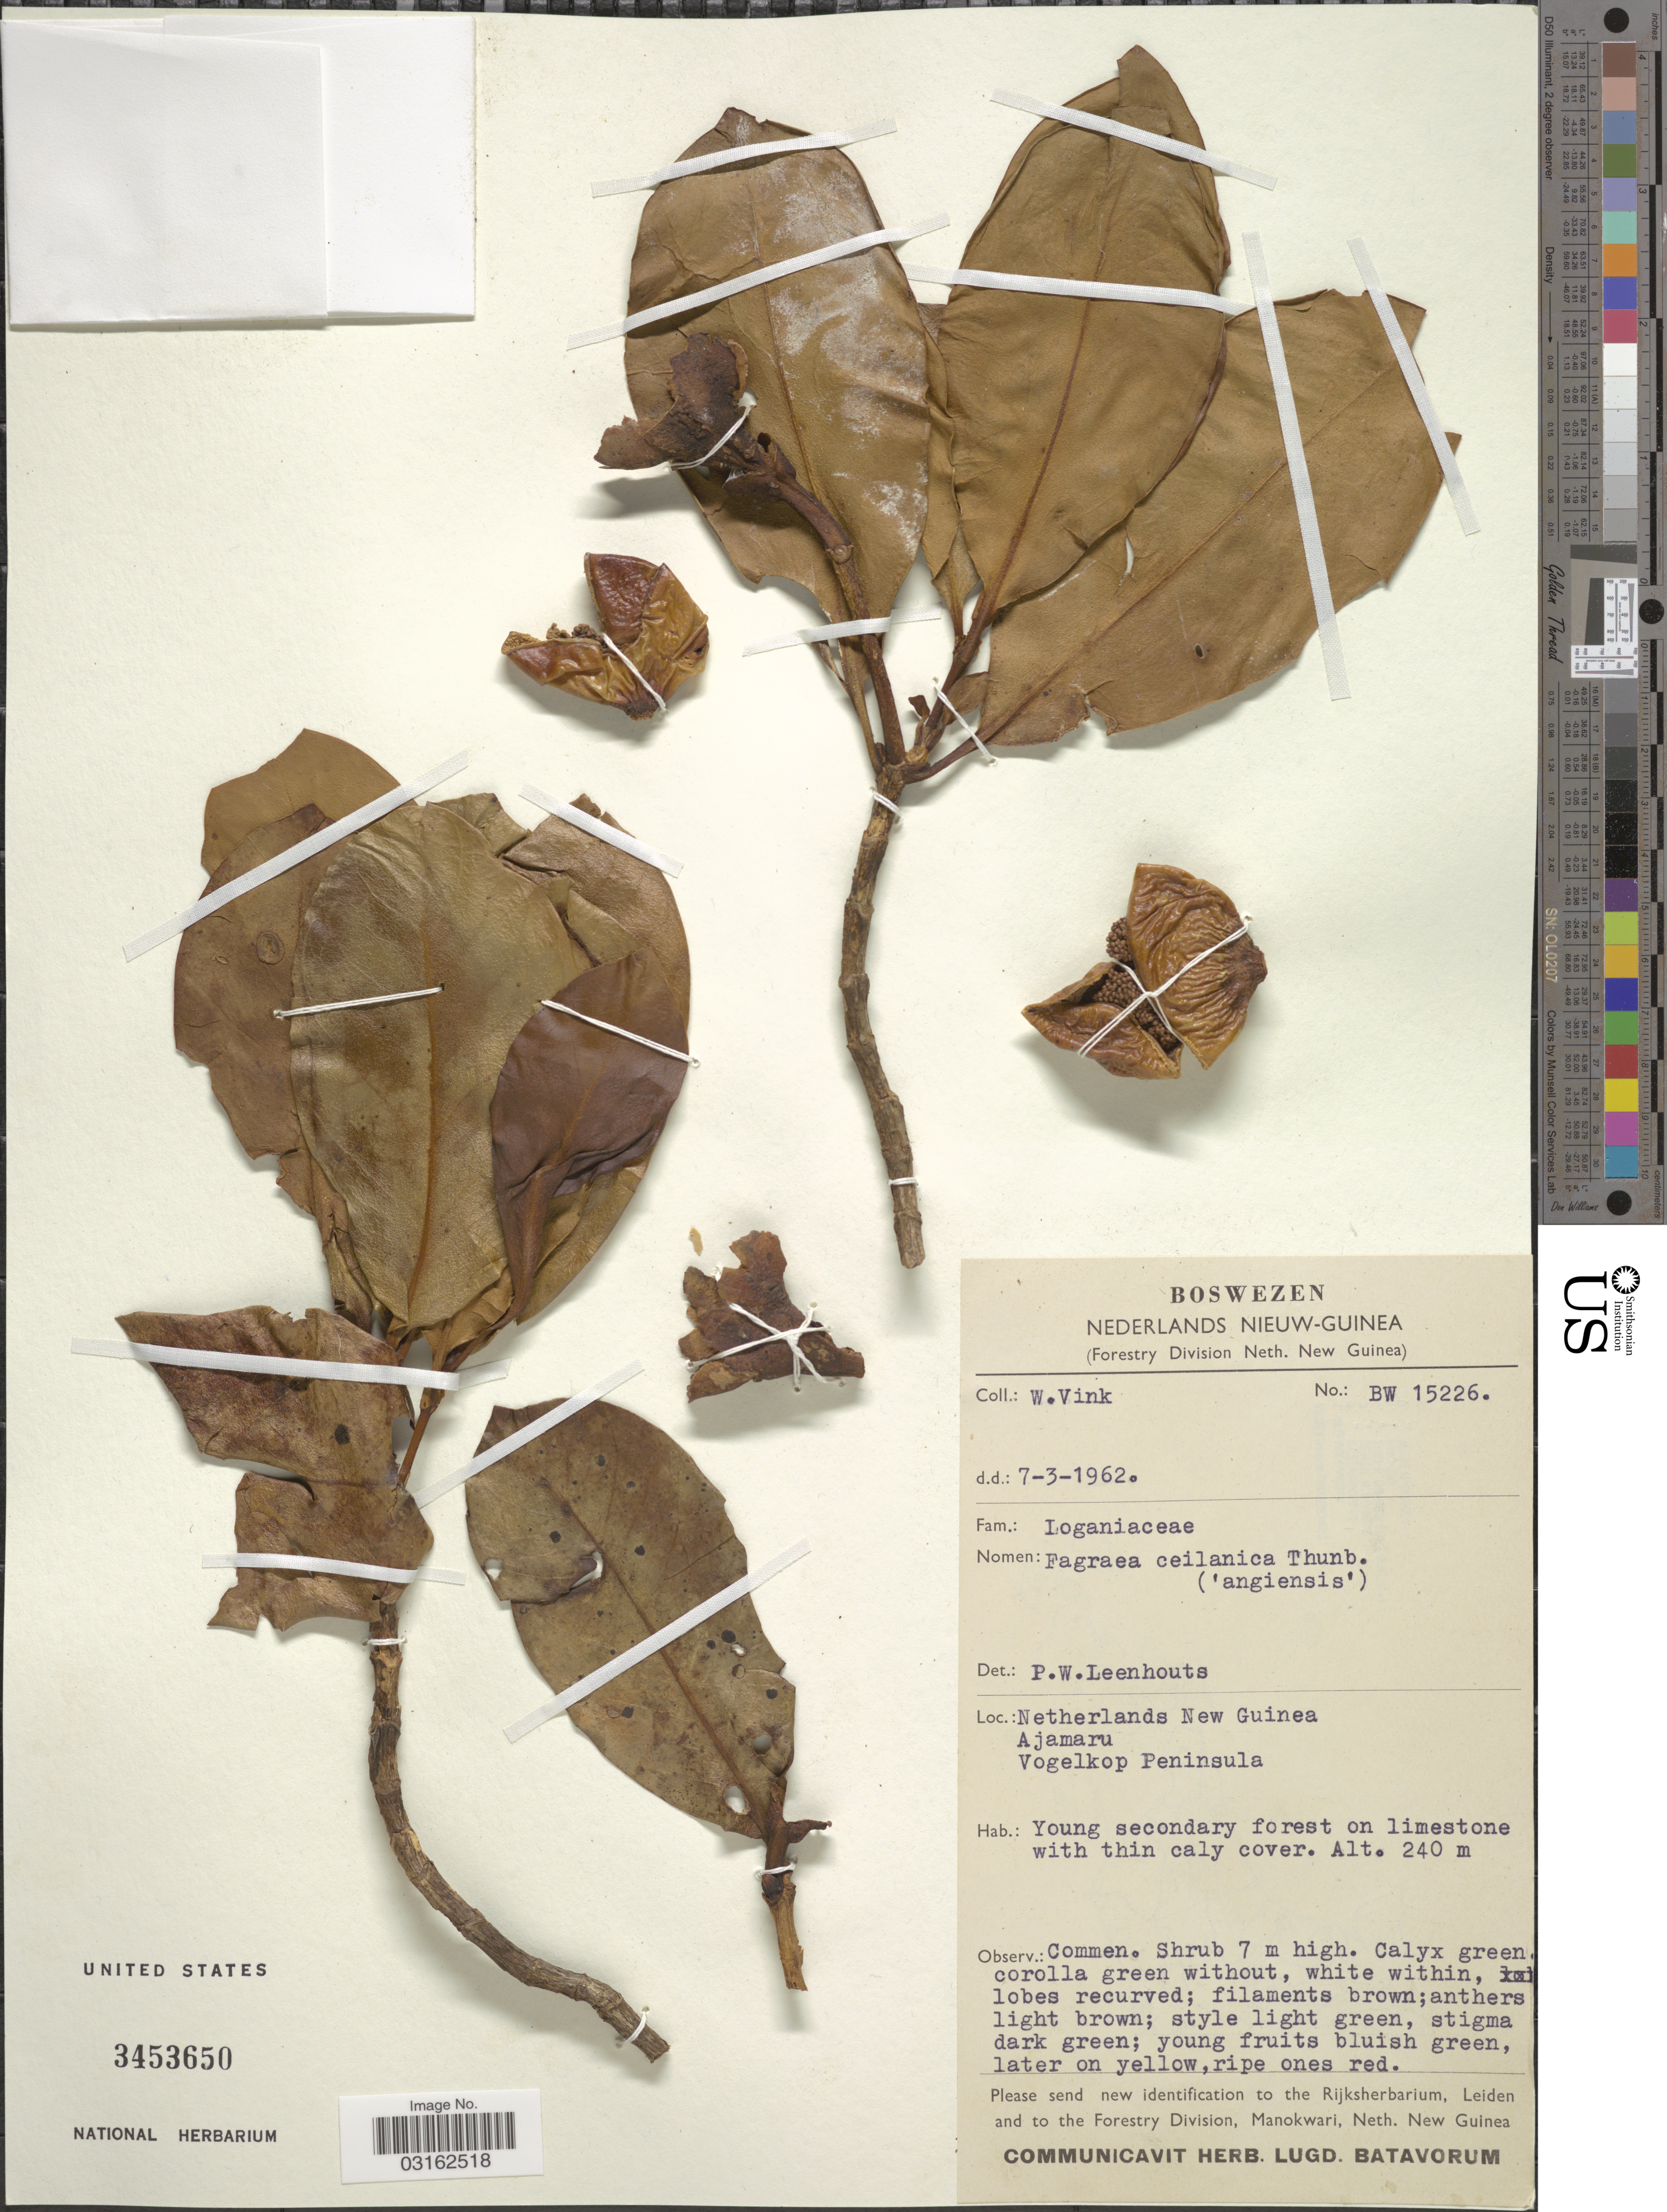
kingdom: Plantae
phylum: Tracheophyta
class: Magnoliopsida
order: Gentianales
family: Gentianaceae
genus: Fagraea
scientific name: Fagraea ceilanica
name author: Thunb.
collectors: W. Vink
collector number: BW15226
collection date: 1962-03-07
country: Indonesia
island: New Guinea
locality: Netherlands New Guinea. Ajamaru. Vogelkop Peninsula.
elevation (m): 240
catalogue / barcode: US 3453650